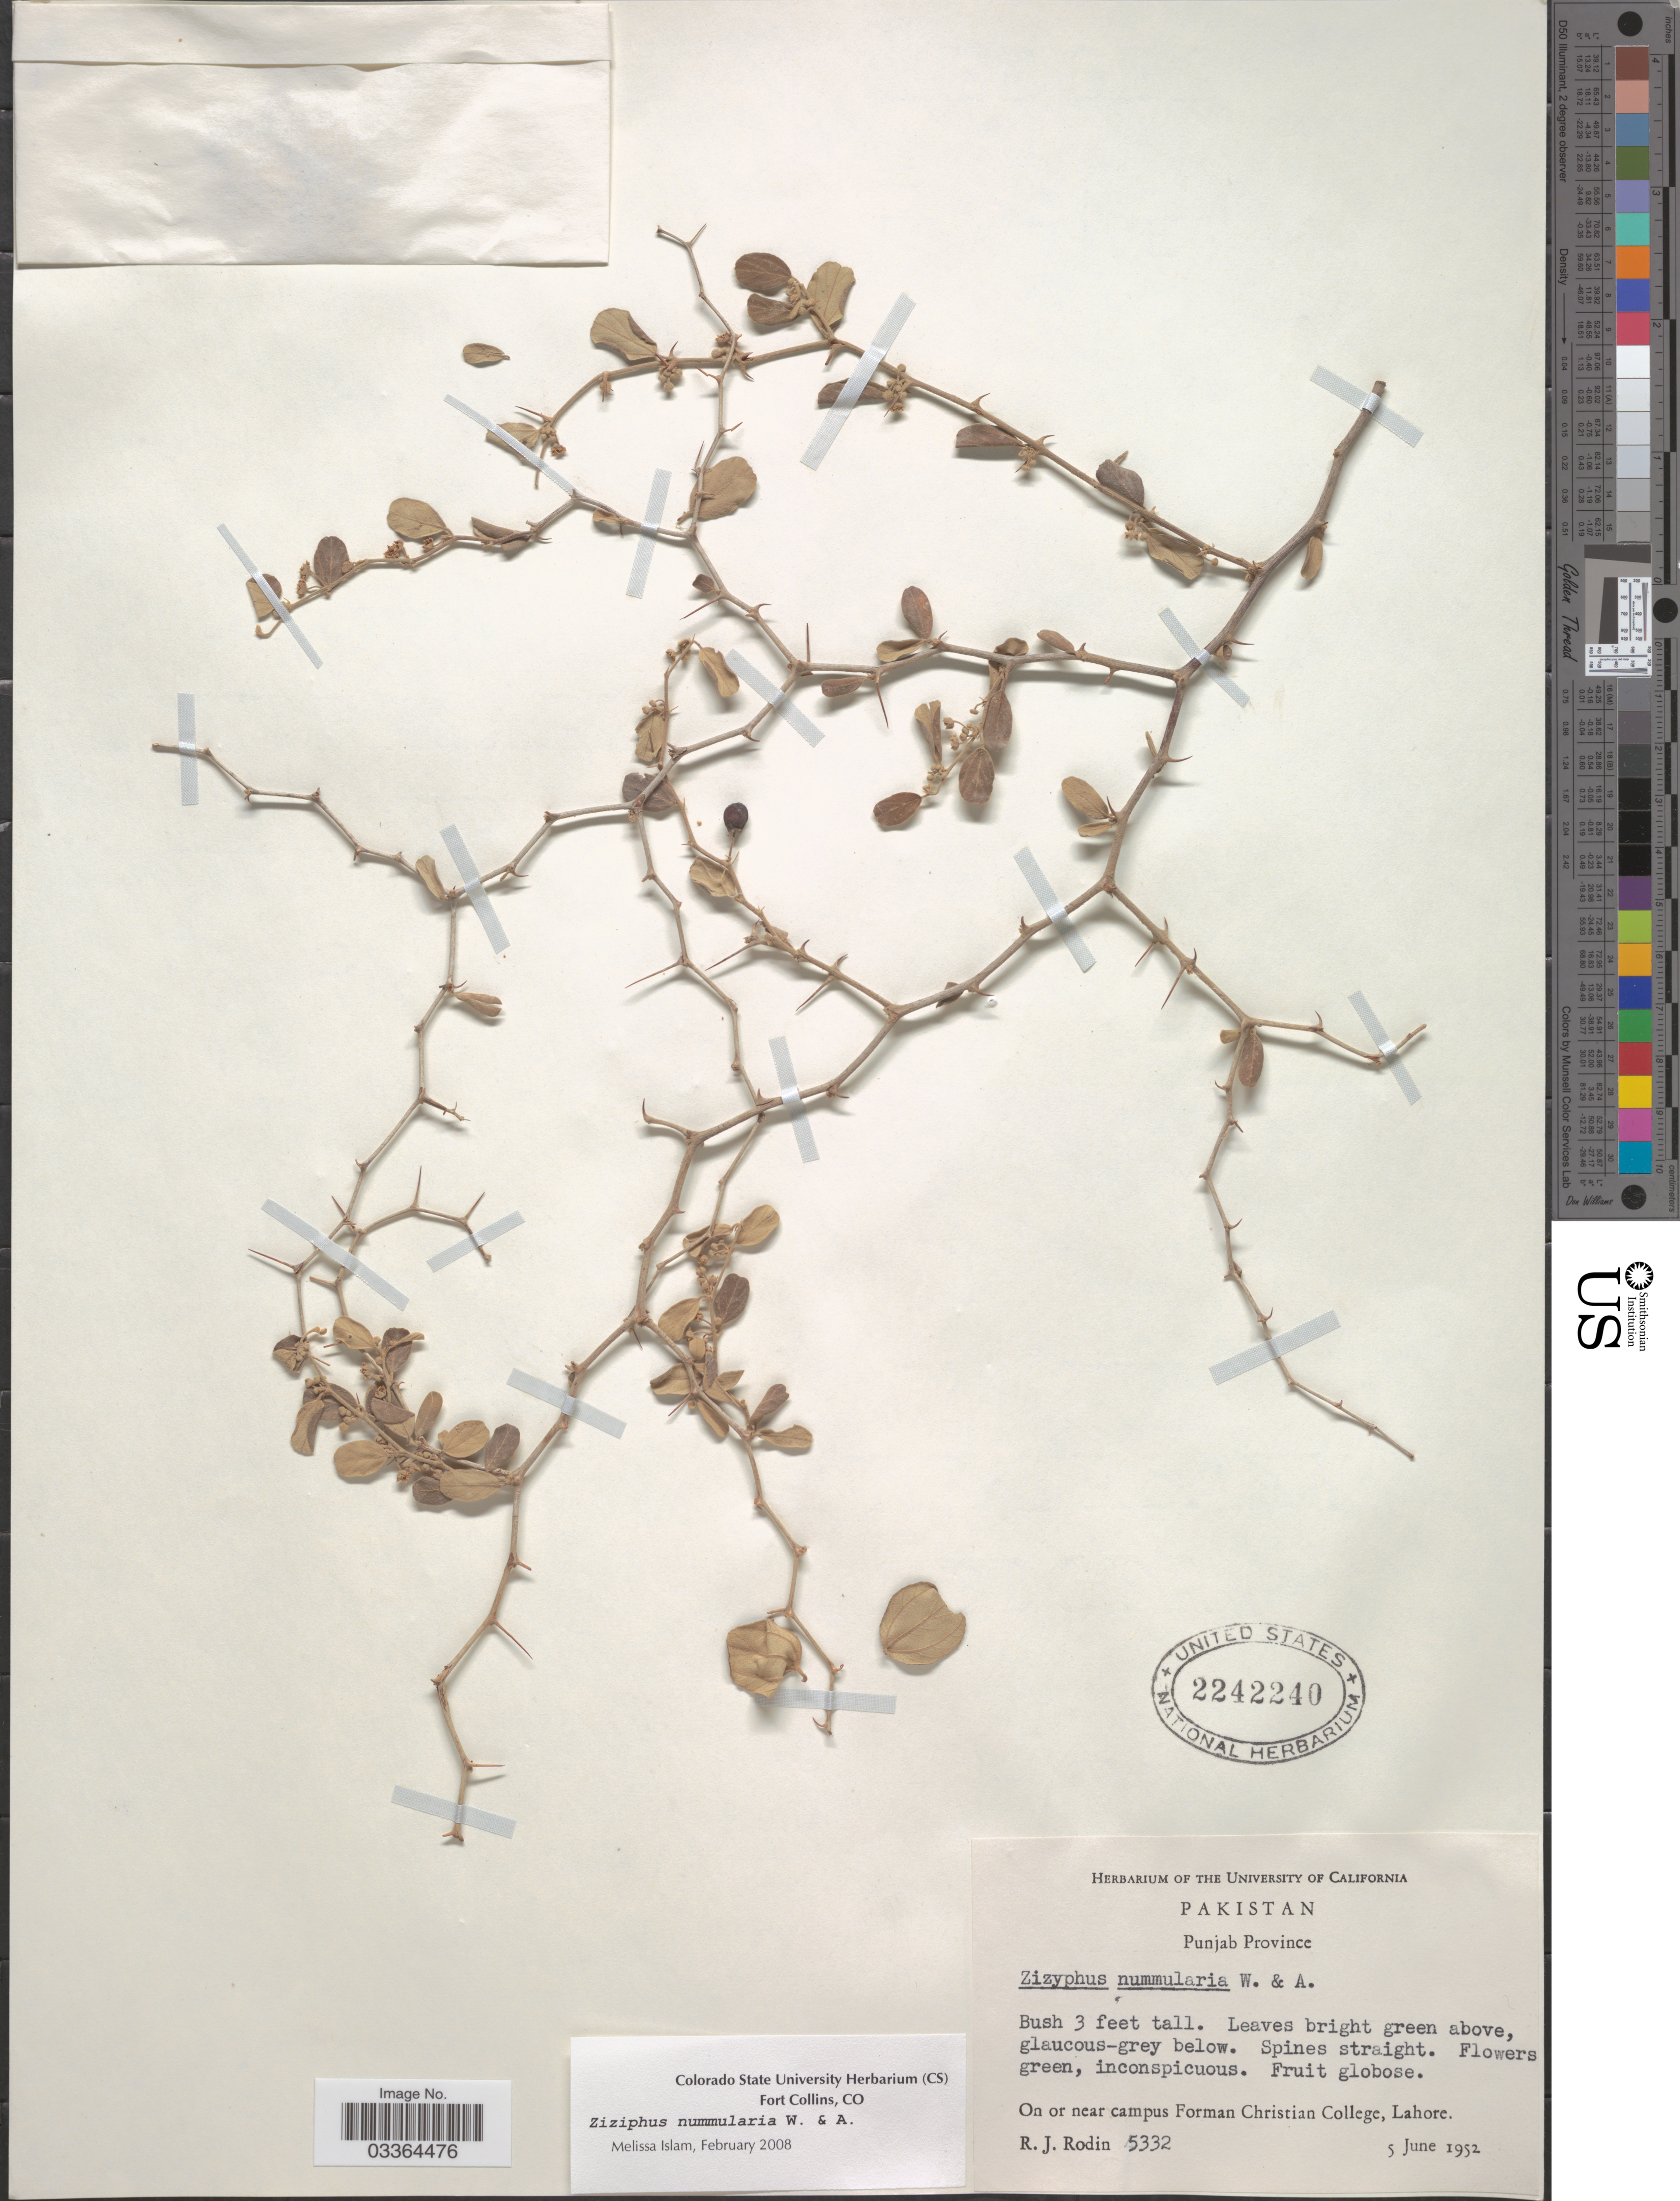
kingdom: Plantae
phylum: Tracheophyta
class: Magnoliopsida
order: Rosales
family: Rhamnaceae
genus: Ziziphus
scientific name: Ziziphus nummularia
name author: (Burm. f.) Wight & Arn.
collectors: R. J. Rodin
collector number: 5332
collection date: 1952-06-05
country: Pakistan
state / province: Punjab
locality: On or near campus Forman Christian College, Lahore.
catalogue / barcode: US 2242240